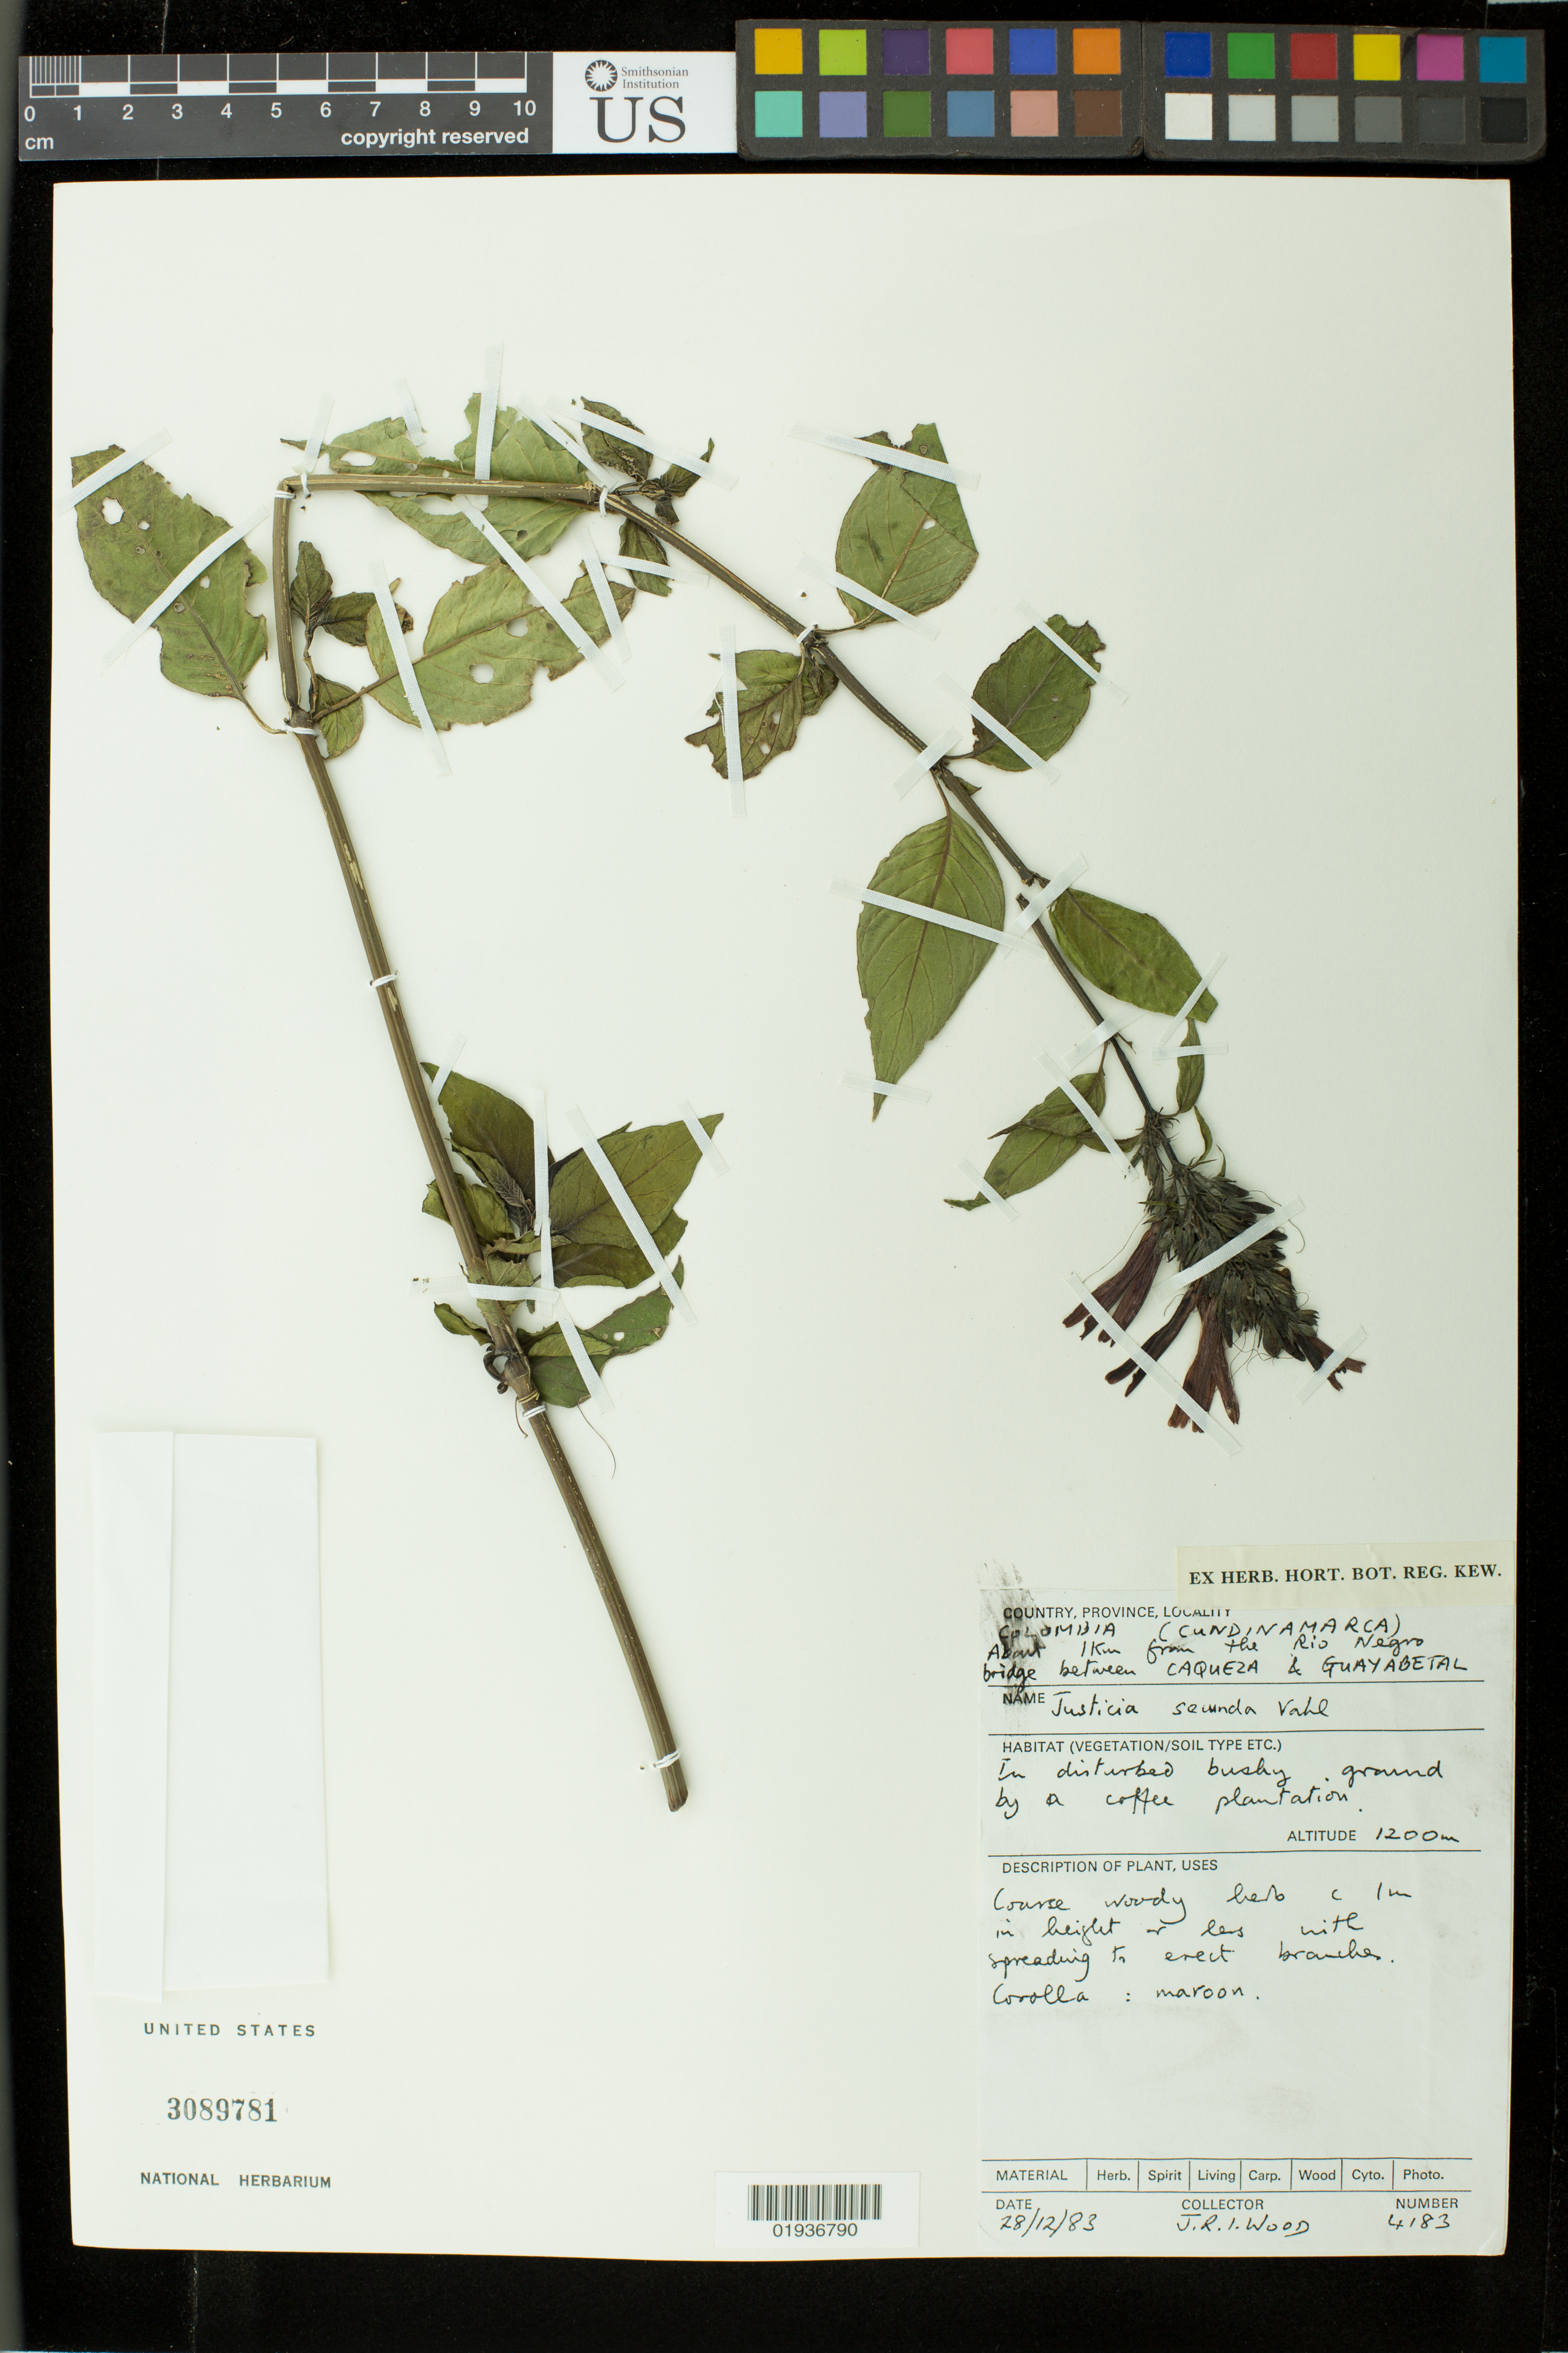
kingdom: Plantae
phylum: Tracheophyta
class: Magnoliopsida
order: Lamiales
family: Acanthaceae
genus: Justicia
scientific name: Justicia secunda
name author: Vahl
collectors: J. R. I. Wood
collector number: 4183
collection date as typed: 28 Dec 1983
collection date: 1983-12-28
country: Colombia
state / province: Cundinamarca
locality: About 1 km above Rio Negro bridge between Caqueta & Guayabetal.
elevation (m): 1200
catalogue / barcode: US 3089781